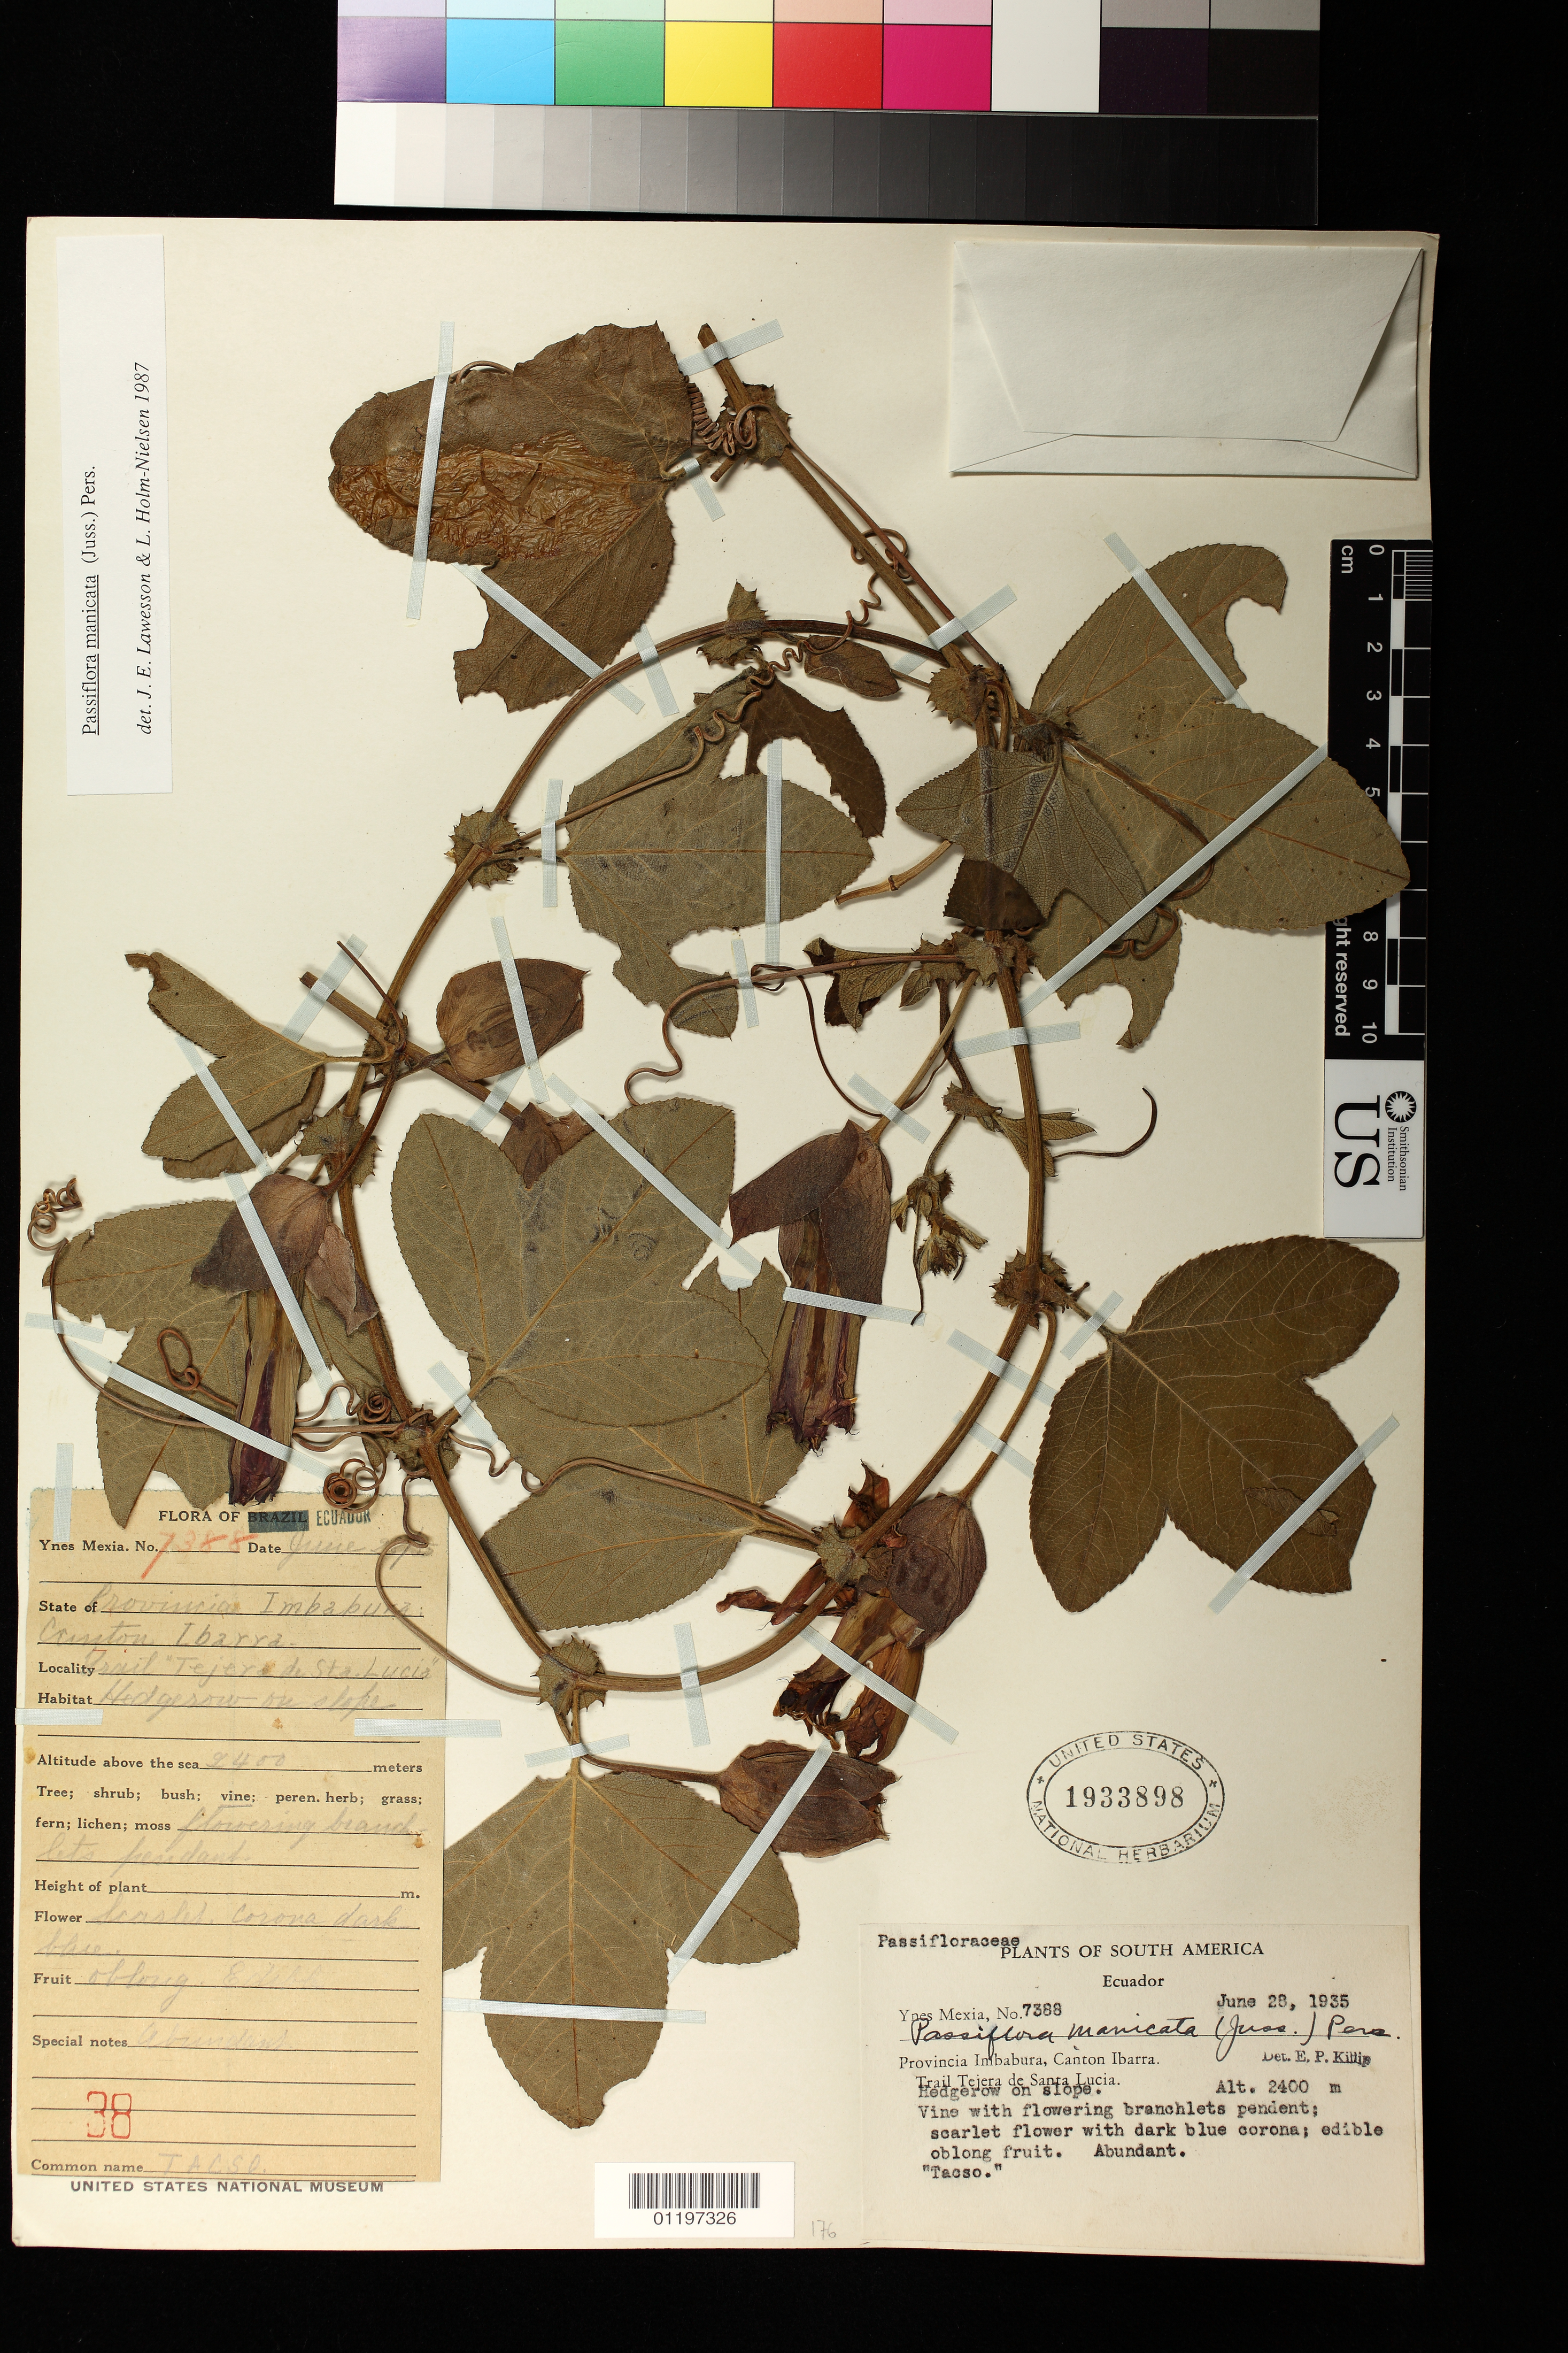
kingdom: Plantae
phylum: Tracheophyta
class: Magnoliopsida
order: Malpighiales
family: Passifloraceae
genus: Passiflora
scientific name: Passiflora manicata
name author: (Juss.) Pers.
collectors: Y. Mexia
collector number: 7388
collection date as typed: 28 Jun 1935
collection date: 1935-06-28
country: Ecuador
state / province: Imbabura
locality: Canton Ibarra, Trail Tejera de Santa Lucia.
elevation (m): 2400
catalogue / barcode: US 1933898